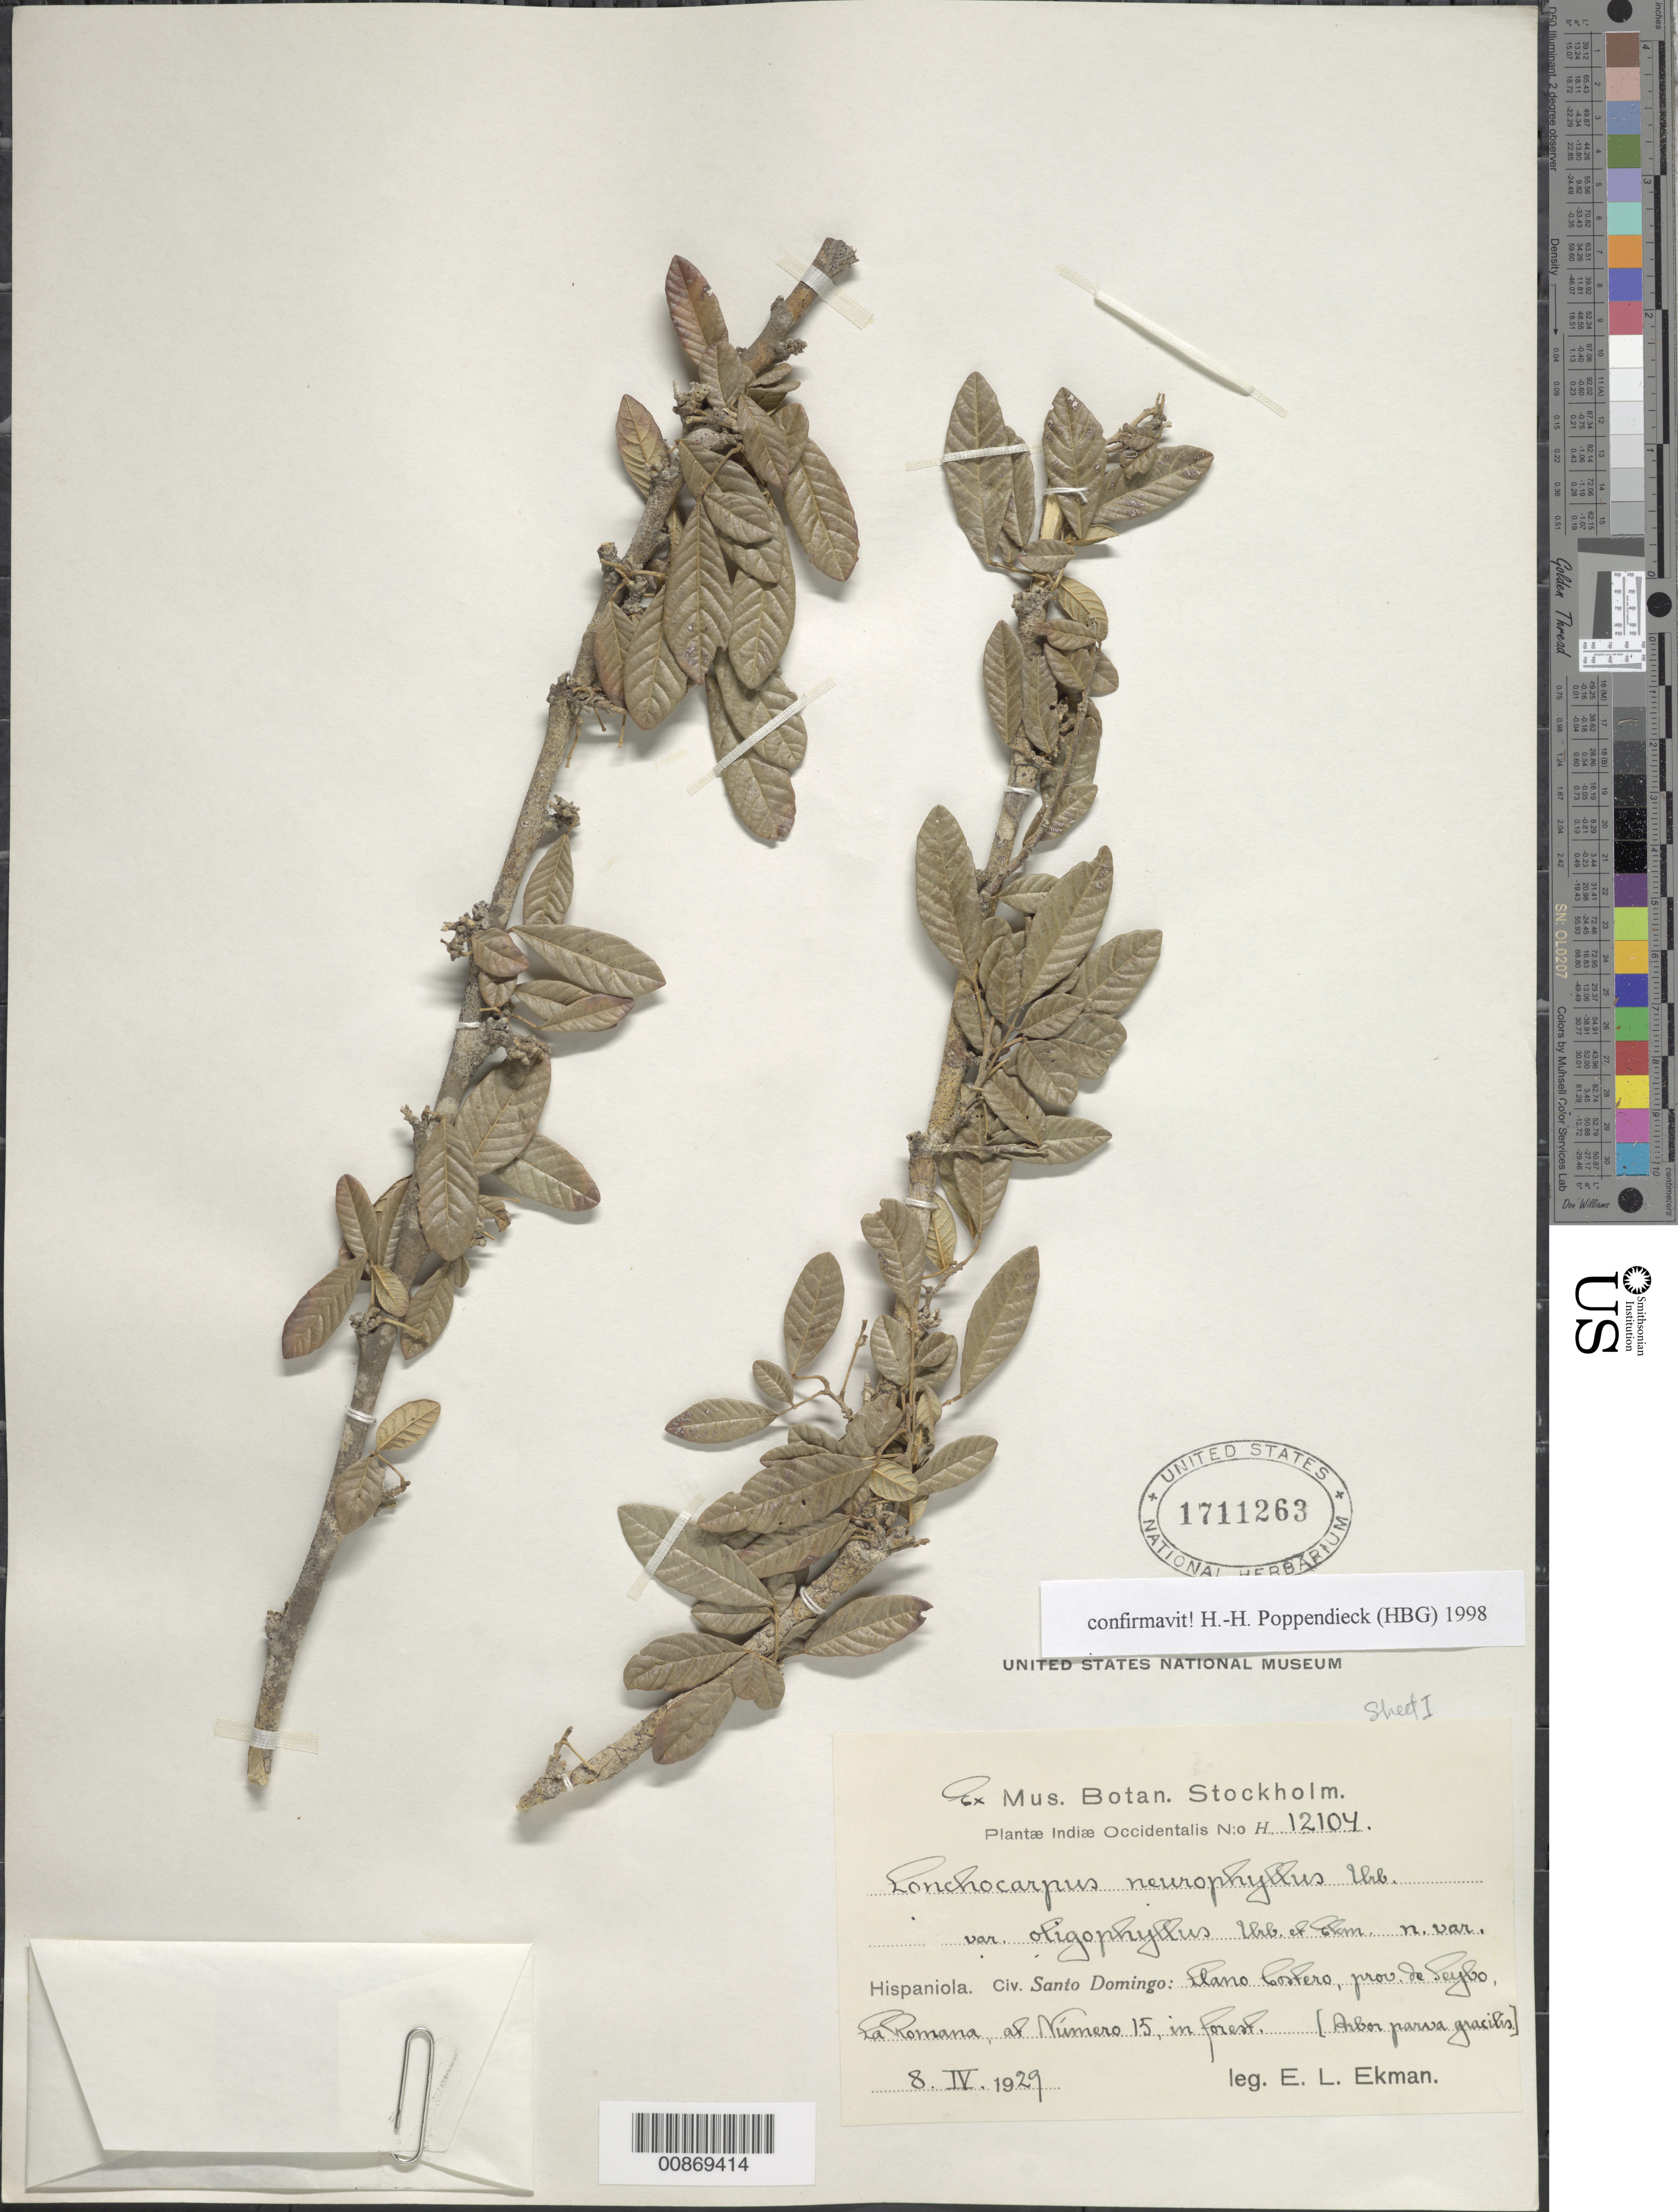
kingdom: Plantae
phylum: Tracheophyta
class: Magnoliopsida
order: Fabales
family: Fabaceae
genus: Lonchocarpus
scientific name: Lonchocarpus neurophyllus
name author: Urb.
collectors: E. L. Ekman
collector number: H 12104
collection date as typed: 08 Apr 1929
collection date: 1929-04-08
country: Dominican Republic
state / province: El Seibo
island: Hispaniola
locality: Llano Costero, La Romana, at Número 15.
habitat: In forest.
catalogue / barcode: US 1711263